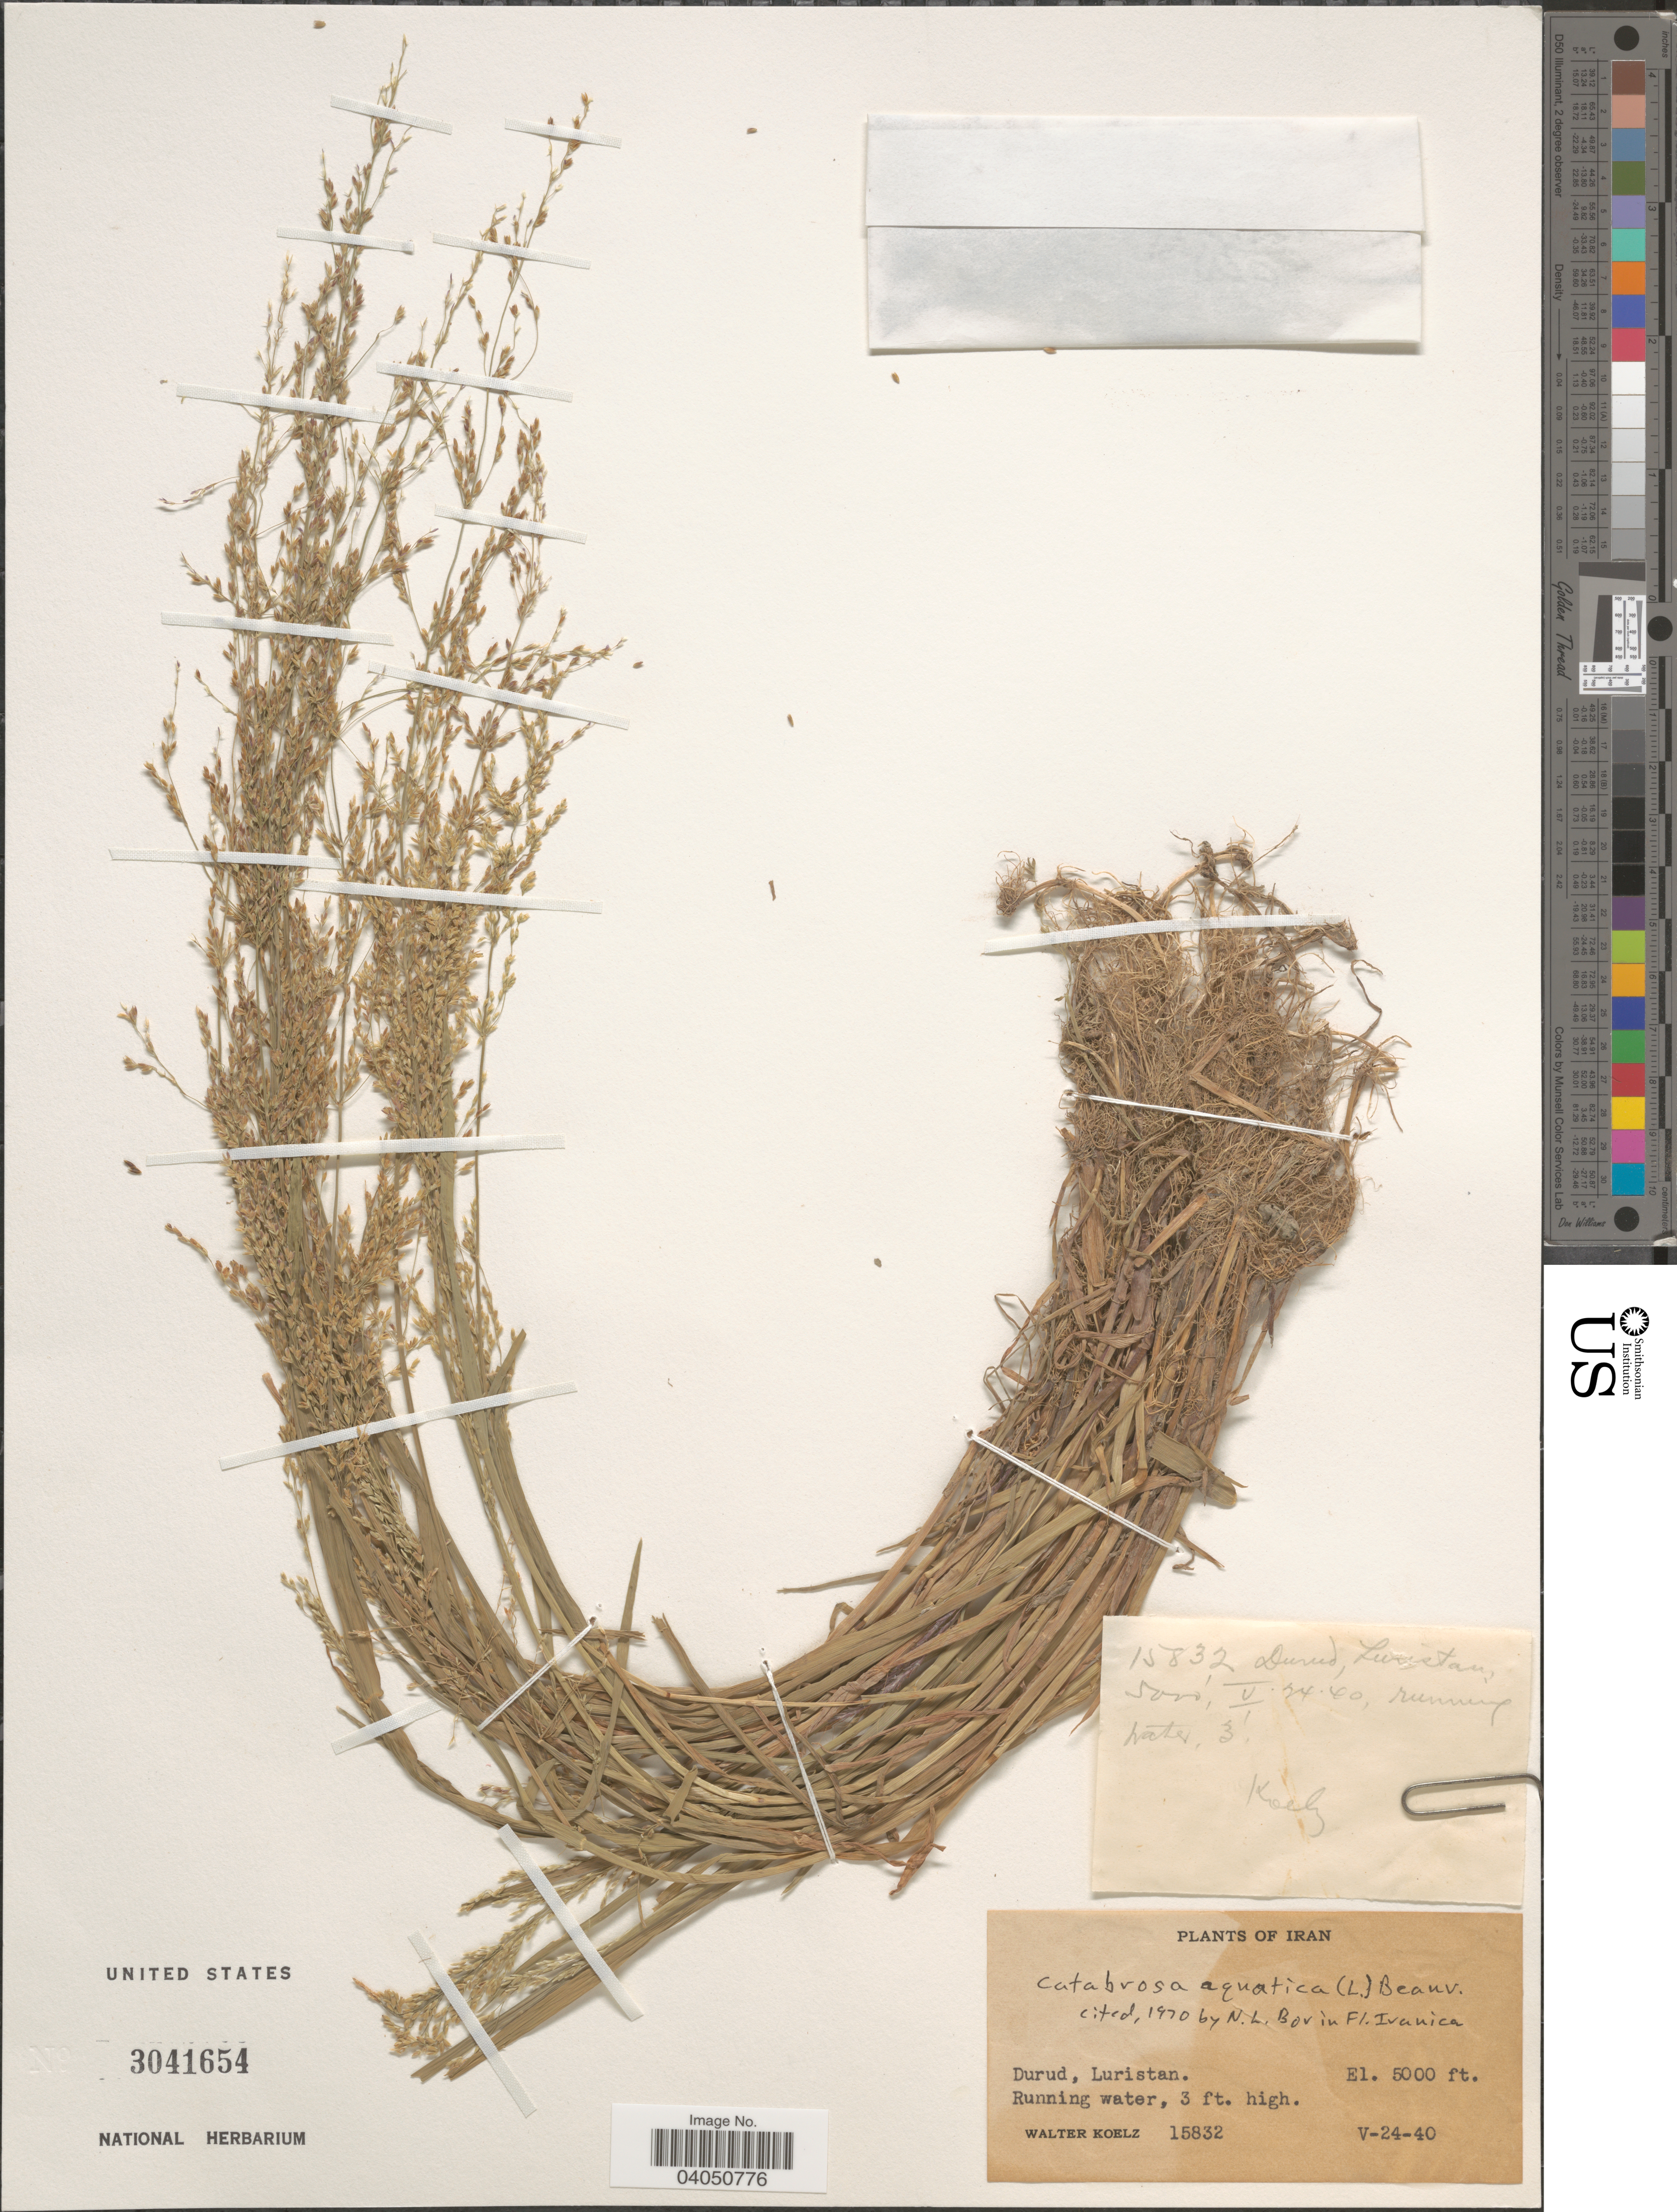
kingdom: Plantae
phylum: Tracheophyta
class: Liliopsida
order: Poales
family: Poaceae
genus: Catabrosa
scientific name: Catabrosa aquatica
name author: (L.) P. Beauv.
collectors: W. N. Koelz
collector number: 15832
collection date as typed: Transcribed d/m/y: 24/5/40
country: Iran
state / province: Lorestan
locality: Durud, Luristan.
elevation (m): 1524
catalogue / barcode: US 3041654